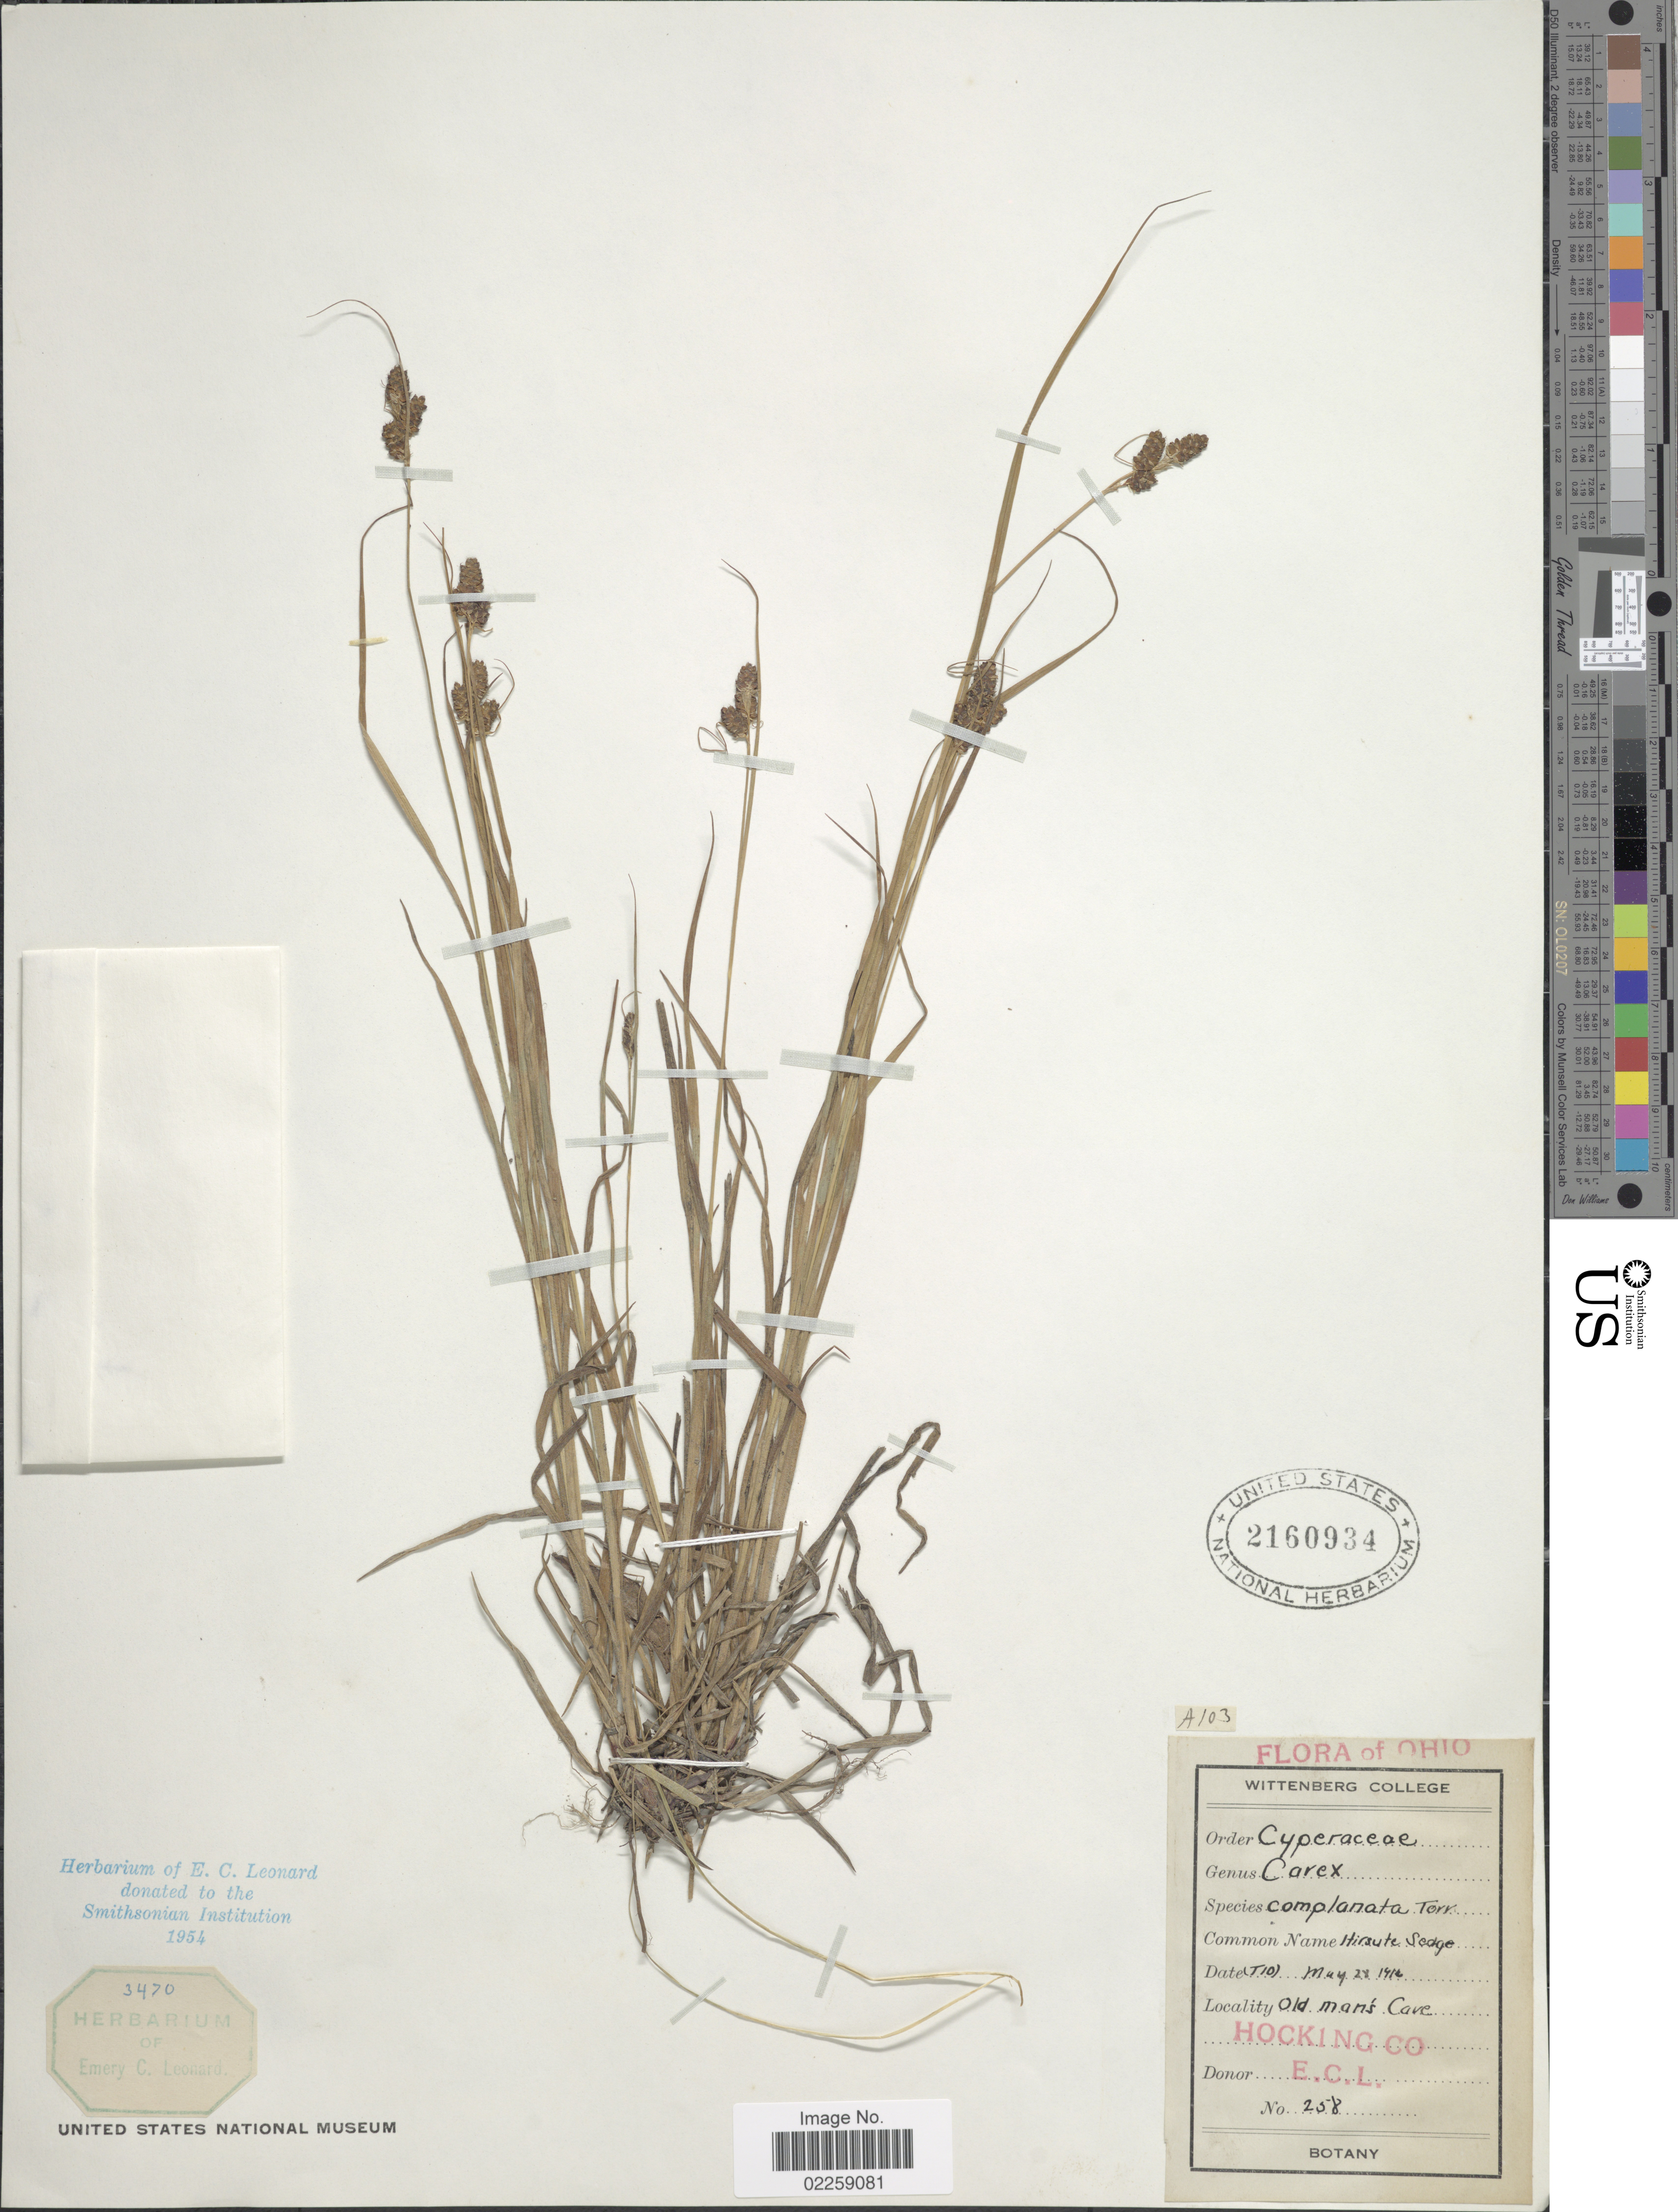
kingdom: Plantae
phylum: Tracheophyta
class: Liliopsida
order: Poales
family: Cyperaceae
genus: Carex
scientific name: Carex complanata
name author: Torr. & Hook.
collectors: E. C. Leonard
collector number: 258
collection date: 1912-05-28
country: United States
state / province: Ohio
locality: Old Man's Cave. Hocking Co.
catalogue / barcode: US 2160934